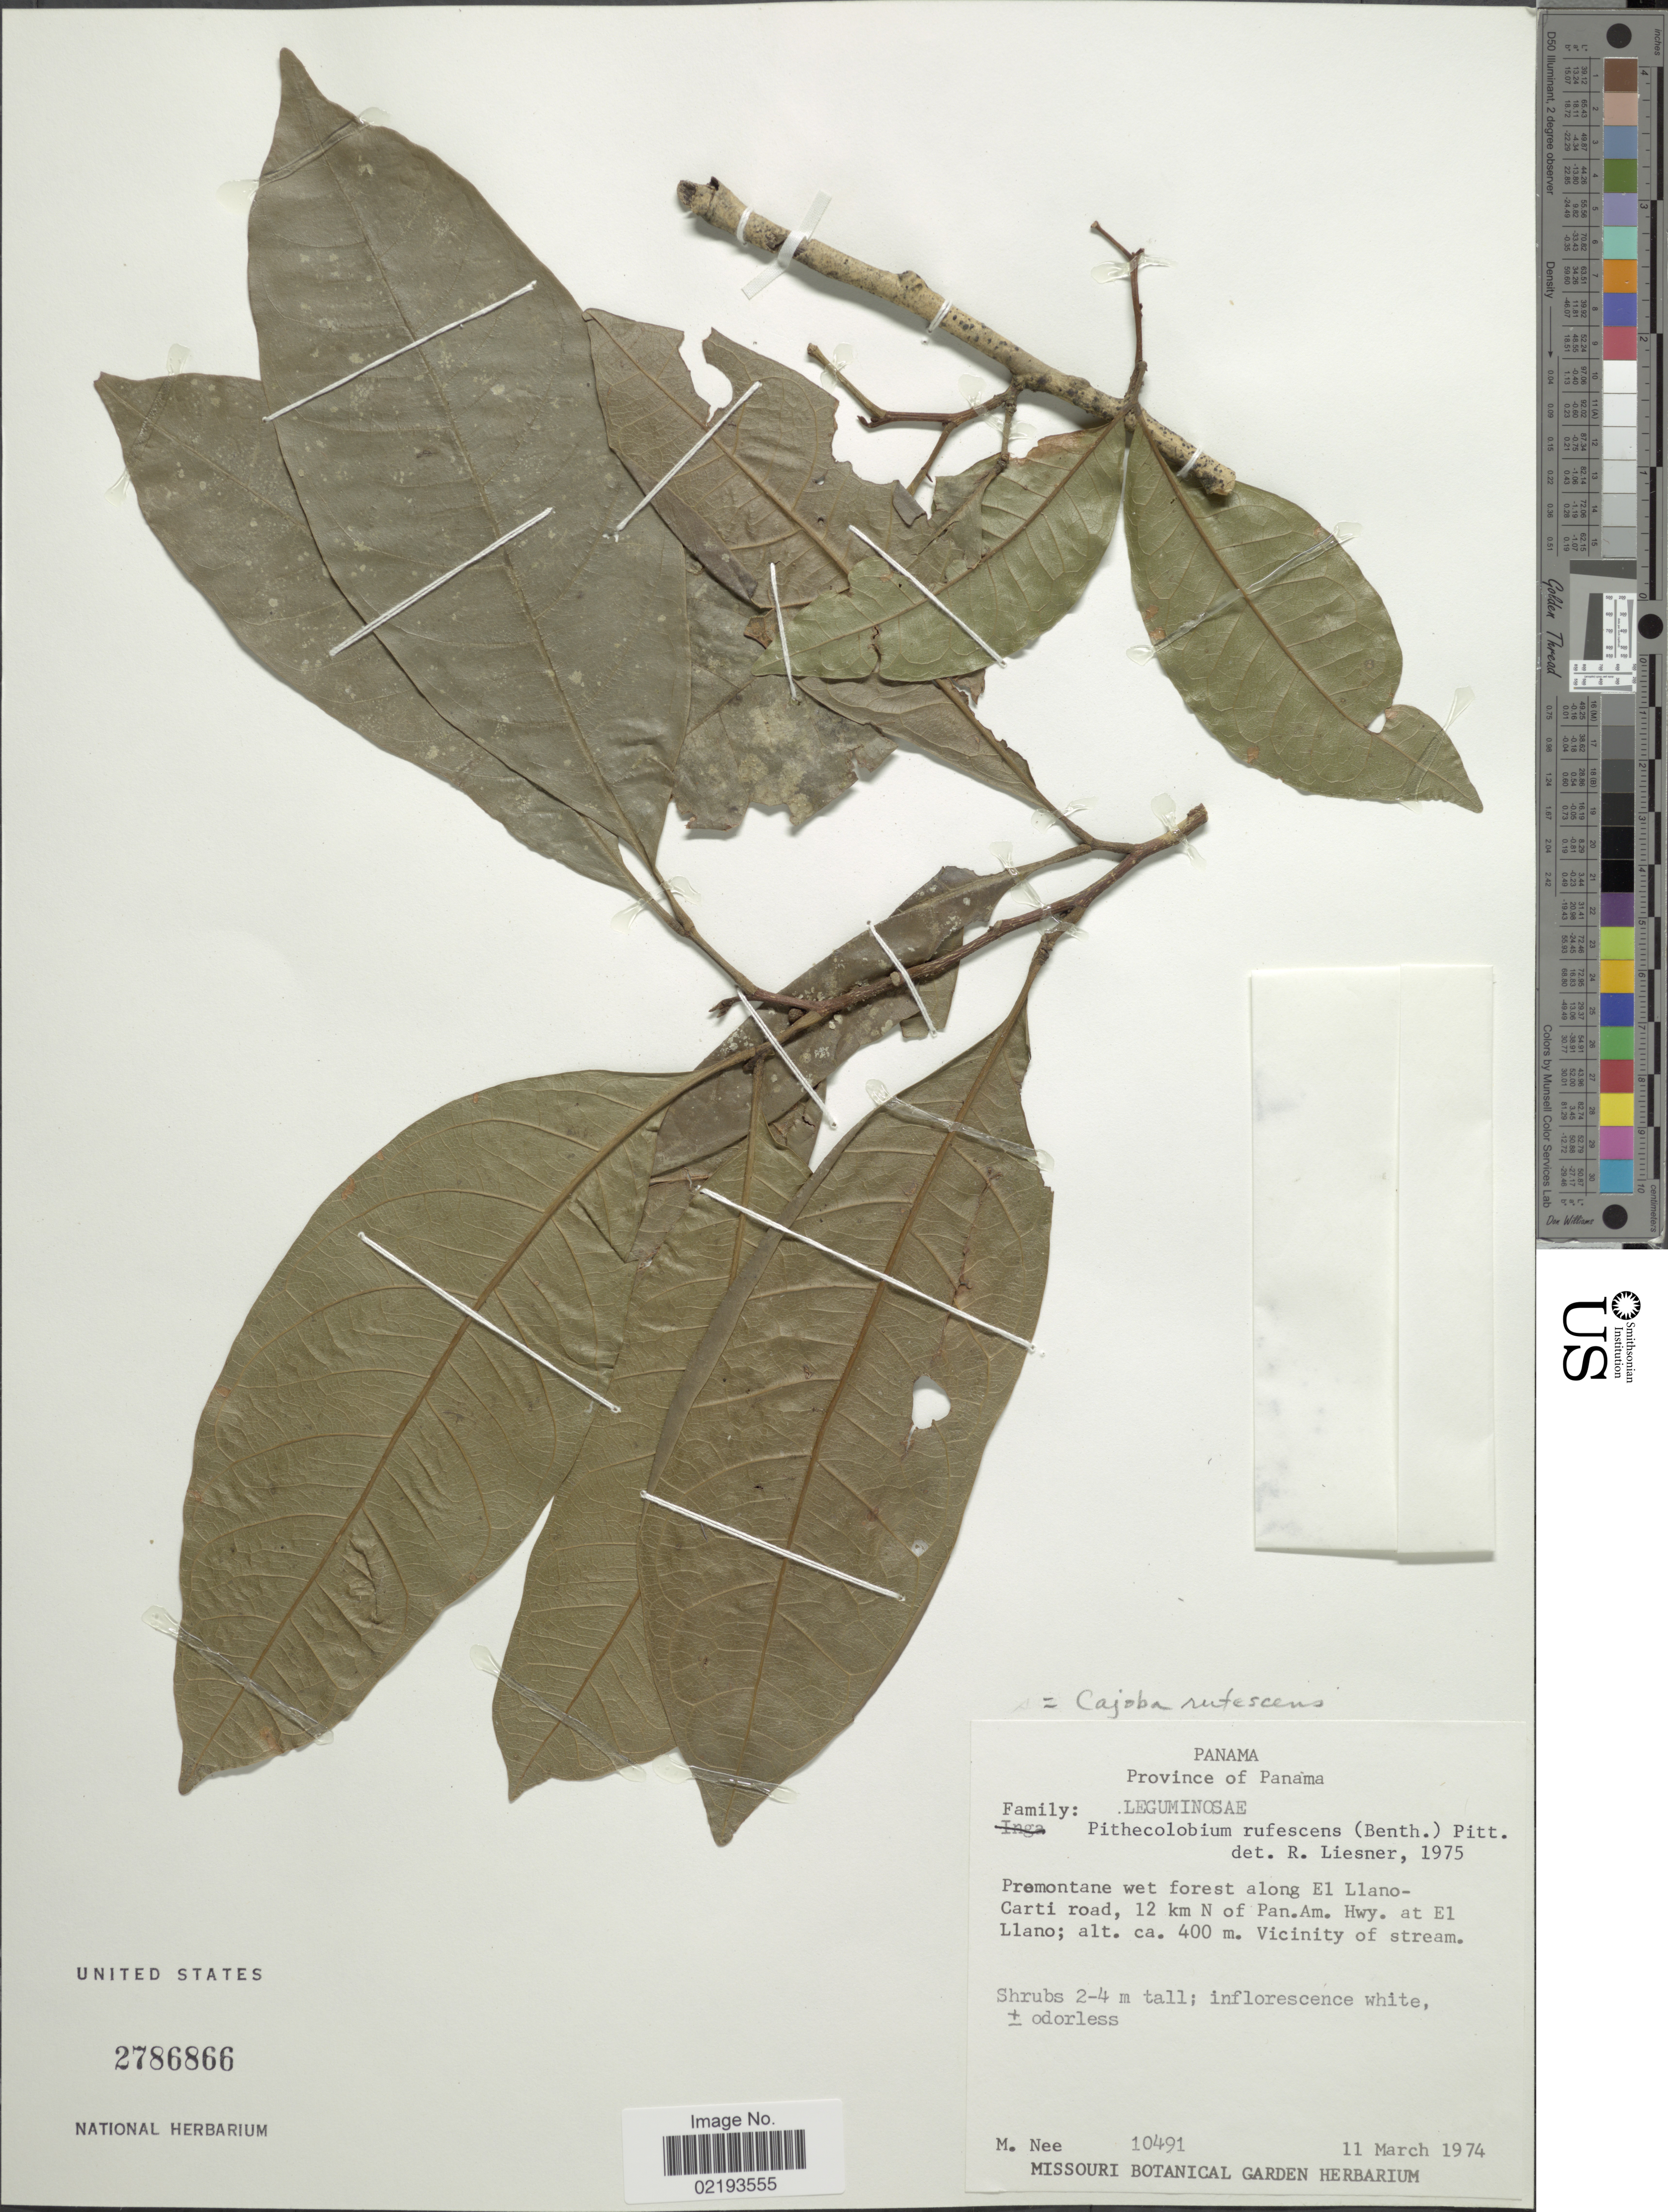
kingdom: Plantae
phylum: Tracheophyta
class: Magnoliopsida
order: Fabales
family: Fabaceae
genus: Cojoba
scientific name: Cojoba rufescens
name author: (Benth.) Britton & Rose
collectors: M. Nee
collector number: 10491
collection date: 1974-03-11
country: Panama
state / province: Panamá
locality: Premontane wet forest along El Llano-Carti road, 12 km N of Pan.Am.Hwy at El Llano. Vicinity of stream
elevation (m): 400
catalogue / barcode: US 2786866